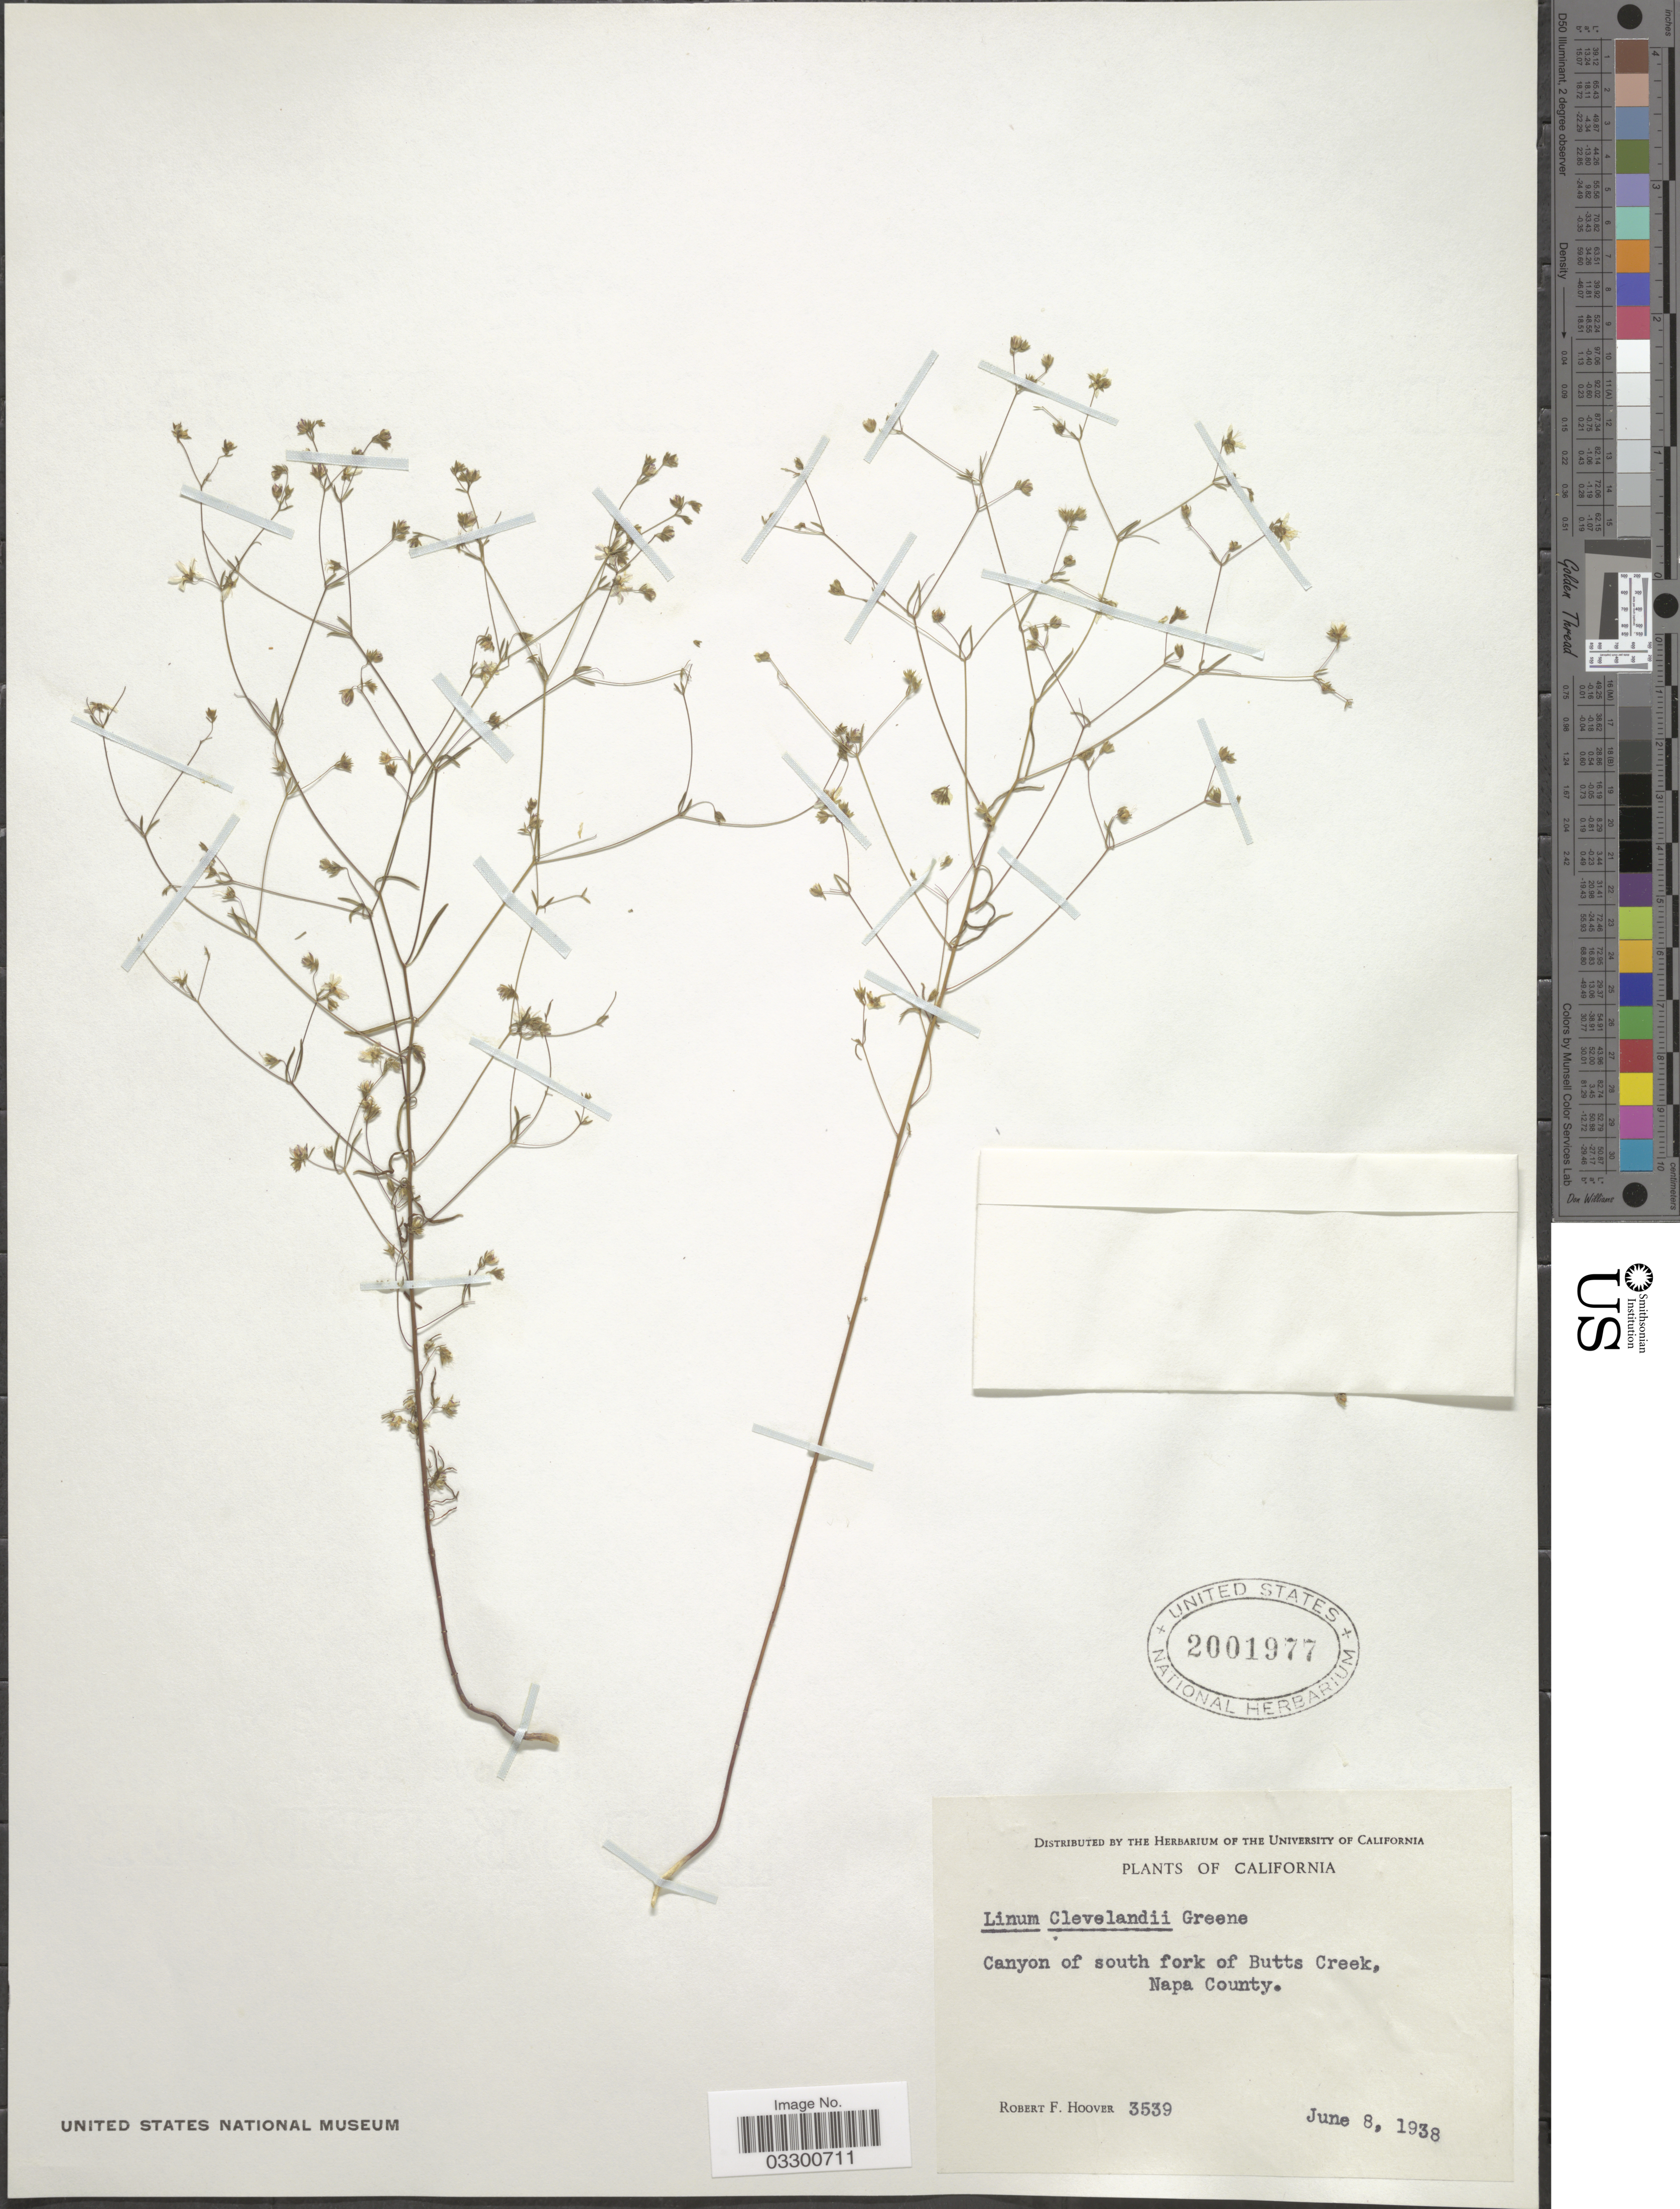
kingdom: Plantae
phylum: Tracheophyta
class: Magnoliopsida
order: Malpighiales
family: Linaceae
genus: Hesperolinon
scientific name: Hesperolinon clevelandii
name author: (A. Gray) Small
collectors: R. F. Hoover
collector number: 3539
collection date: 1938-06-08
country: United States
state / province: California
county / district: Napa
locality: Canyon of south fork of Butts Creek, Napa County.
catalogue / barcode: US 2001977